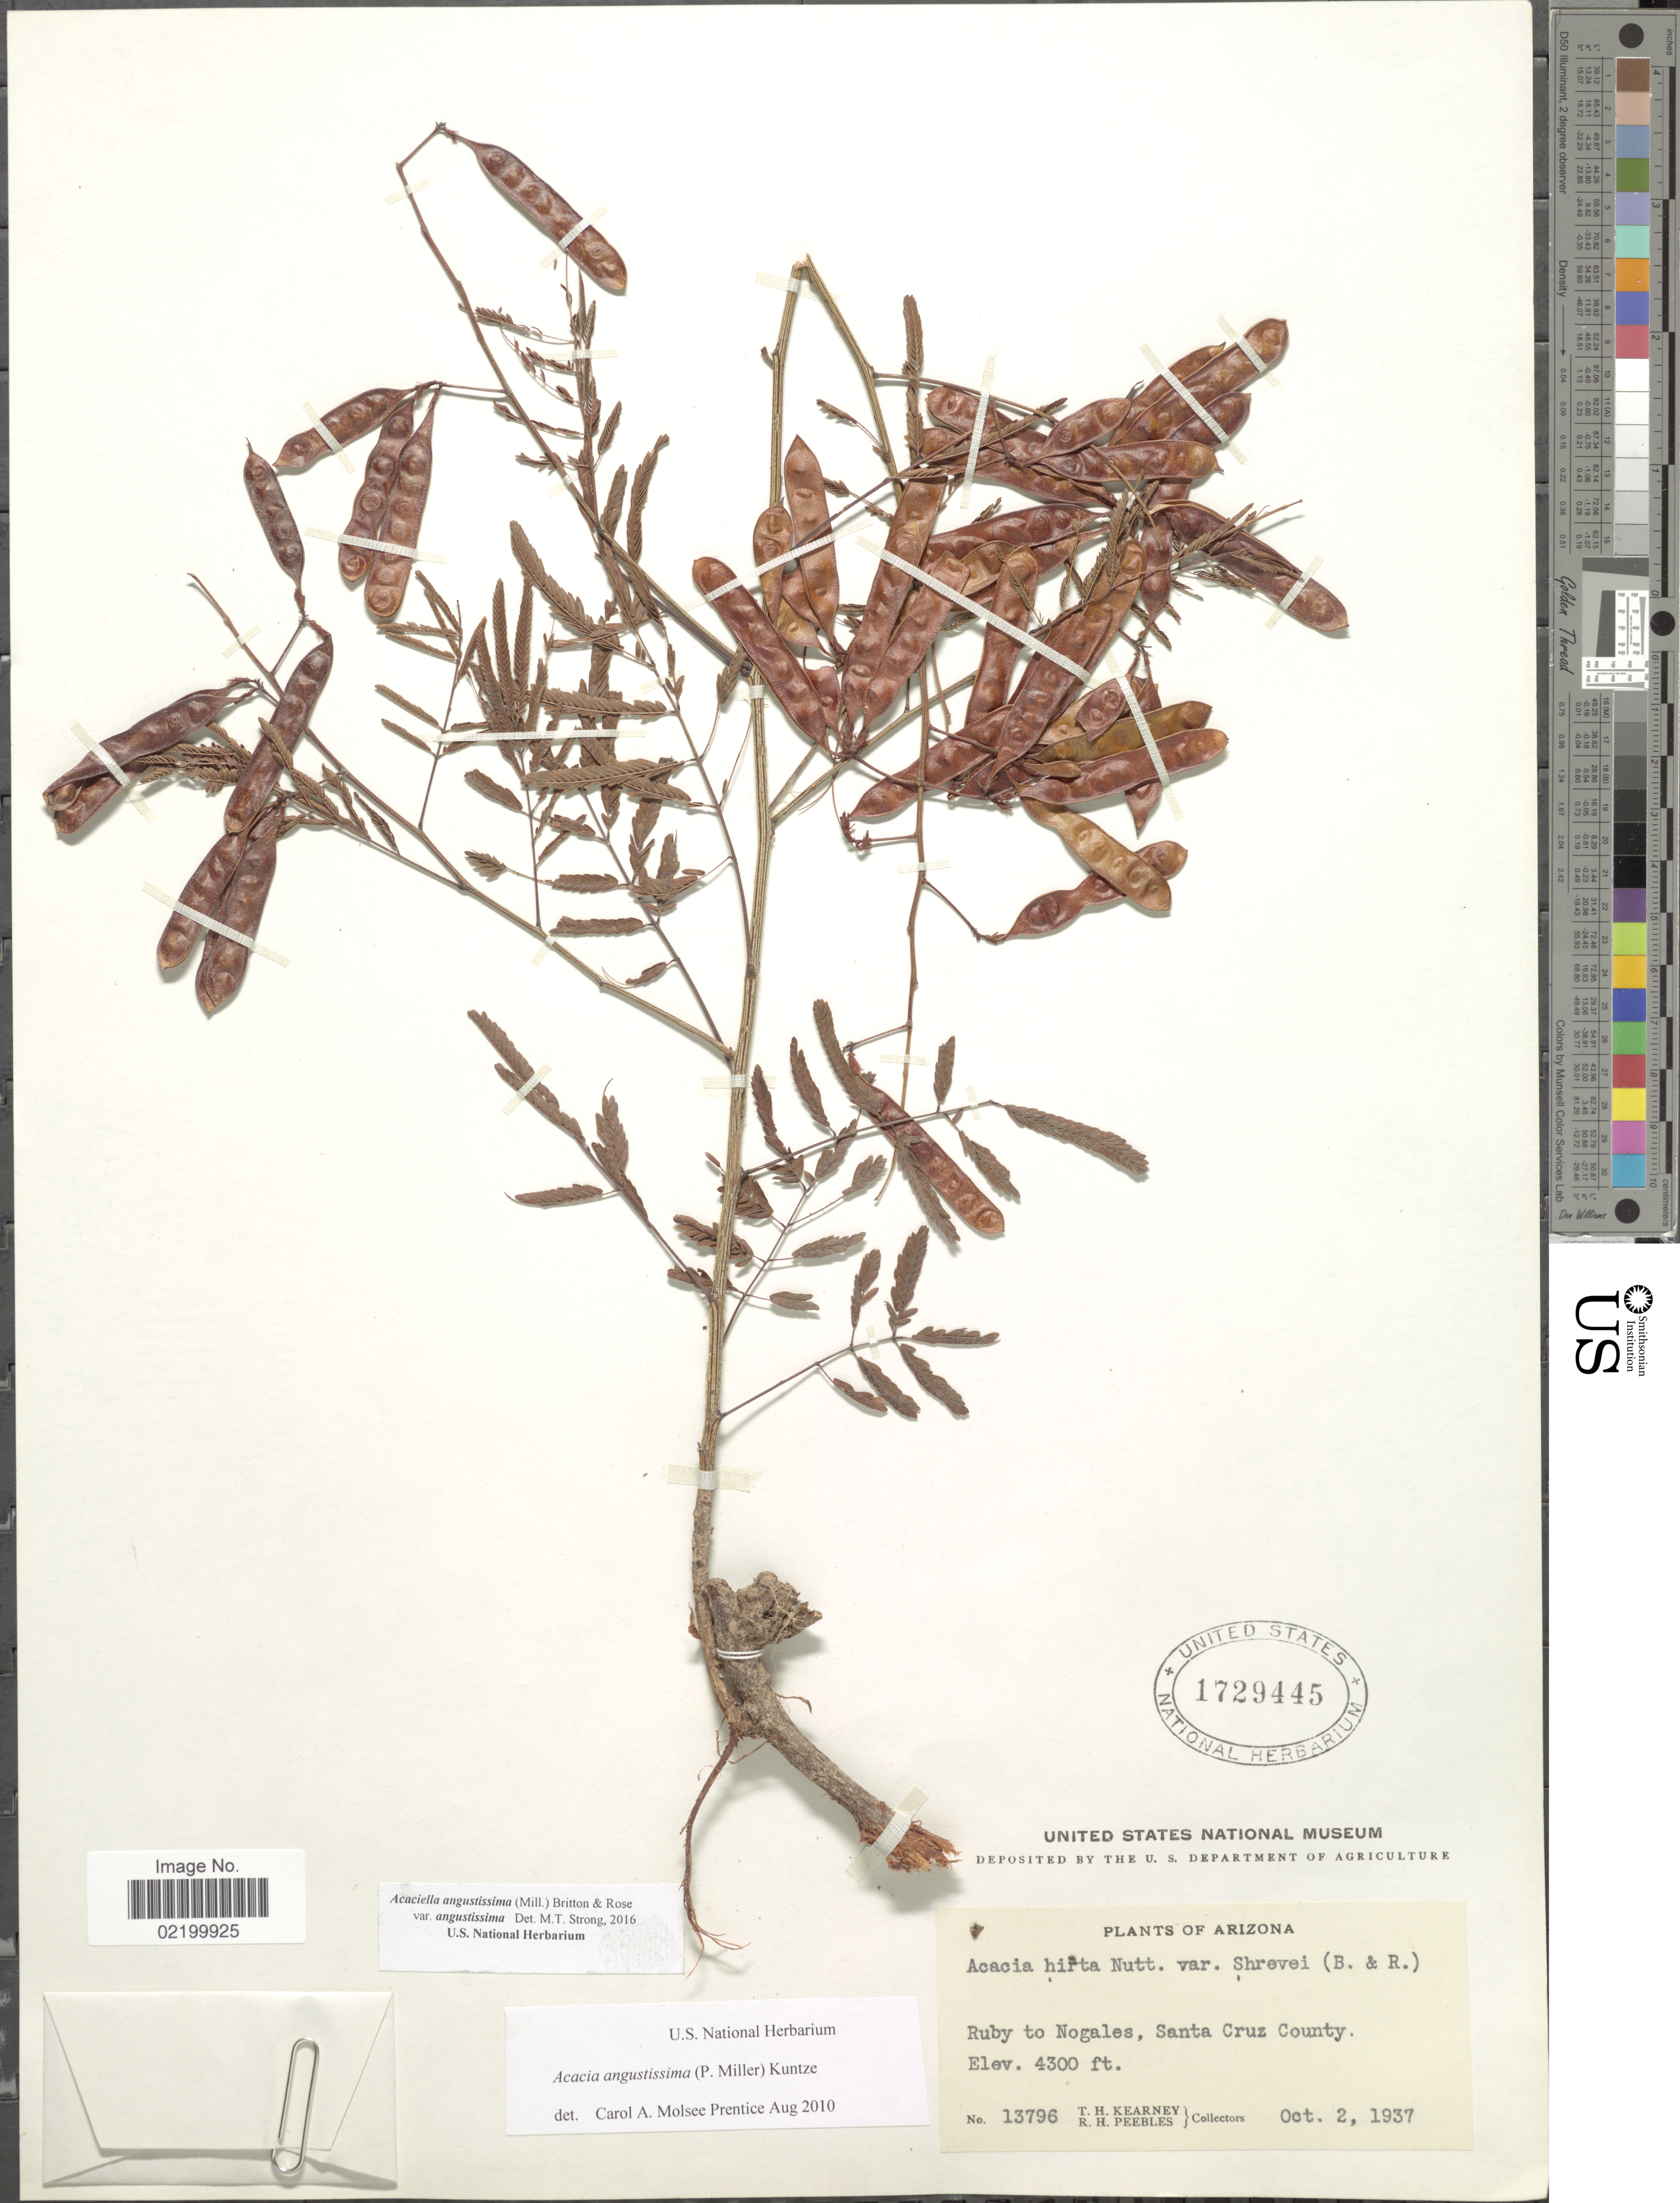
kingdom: Plantae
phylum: Tracheophyta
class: Magnoliopsida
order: Fabales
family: Fabaceae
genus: Acaciella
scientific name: Acaciella angustissima var. angustissima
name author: (Mill.) Britton & Rose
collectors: T. H. Kearney & R. H. Peebles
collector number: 13796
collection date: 1937-10-02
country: United States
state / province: Arizona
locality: Ruby to Nogales, Santa Cruz County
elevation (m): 1311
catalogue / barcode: US 1729445